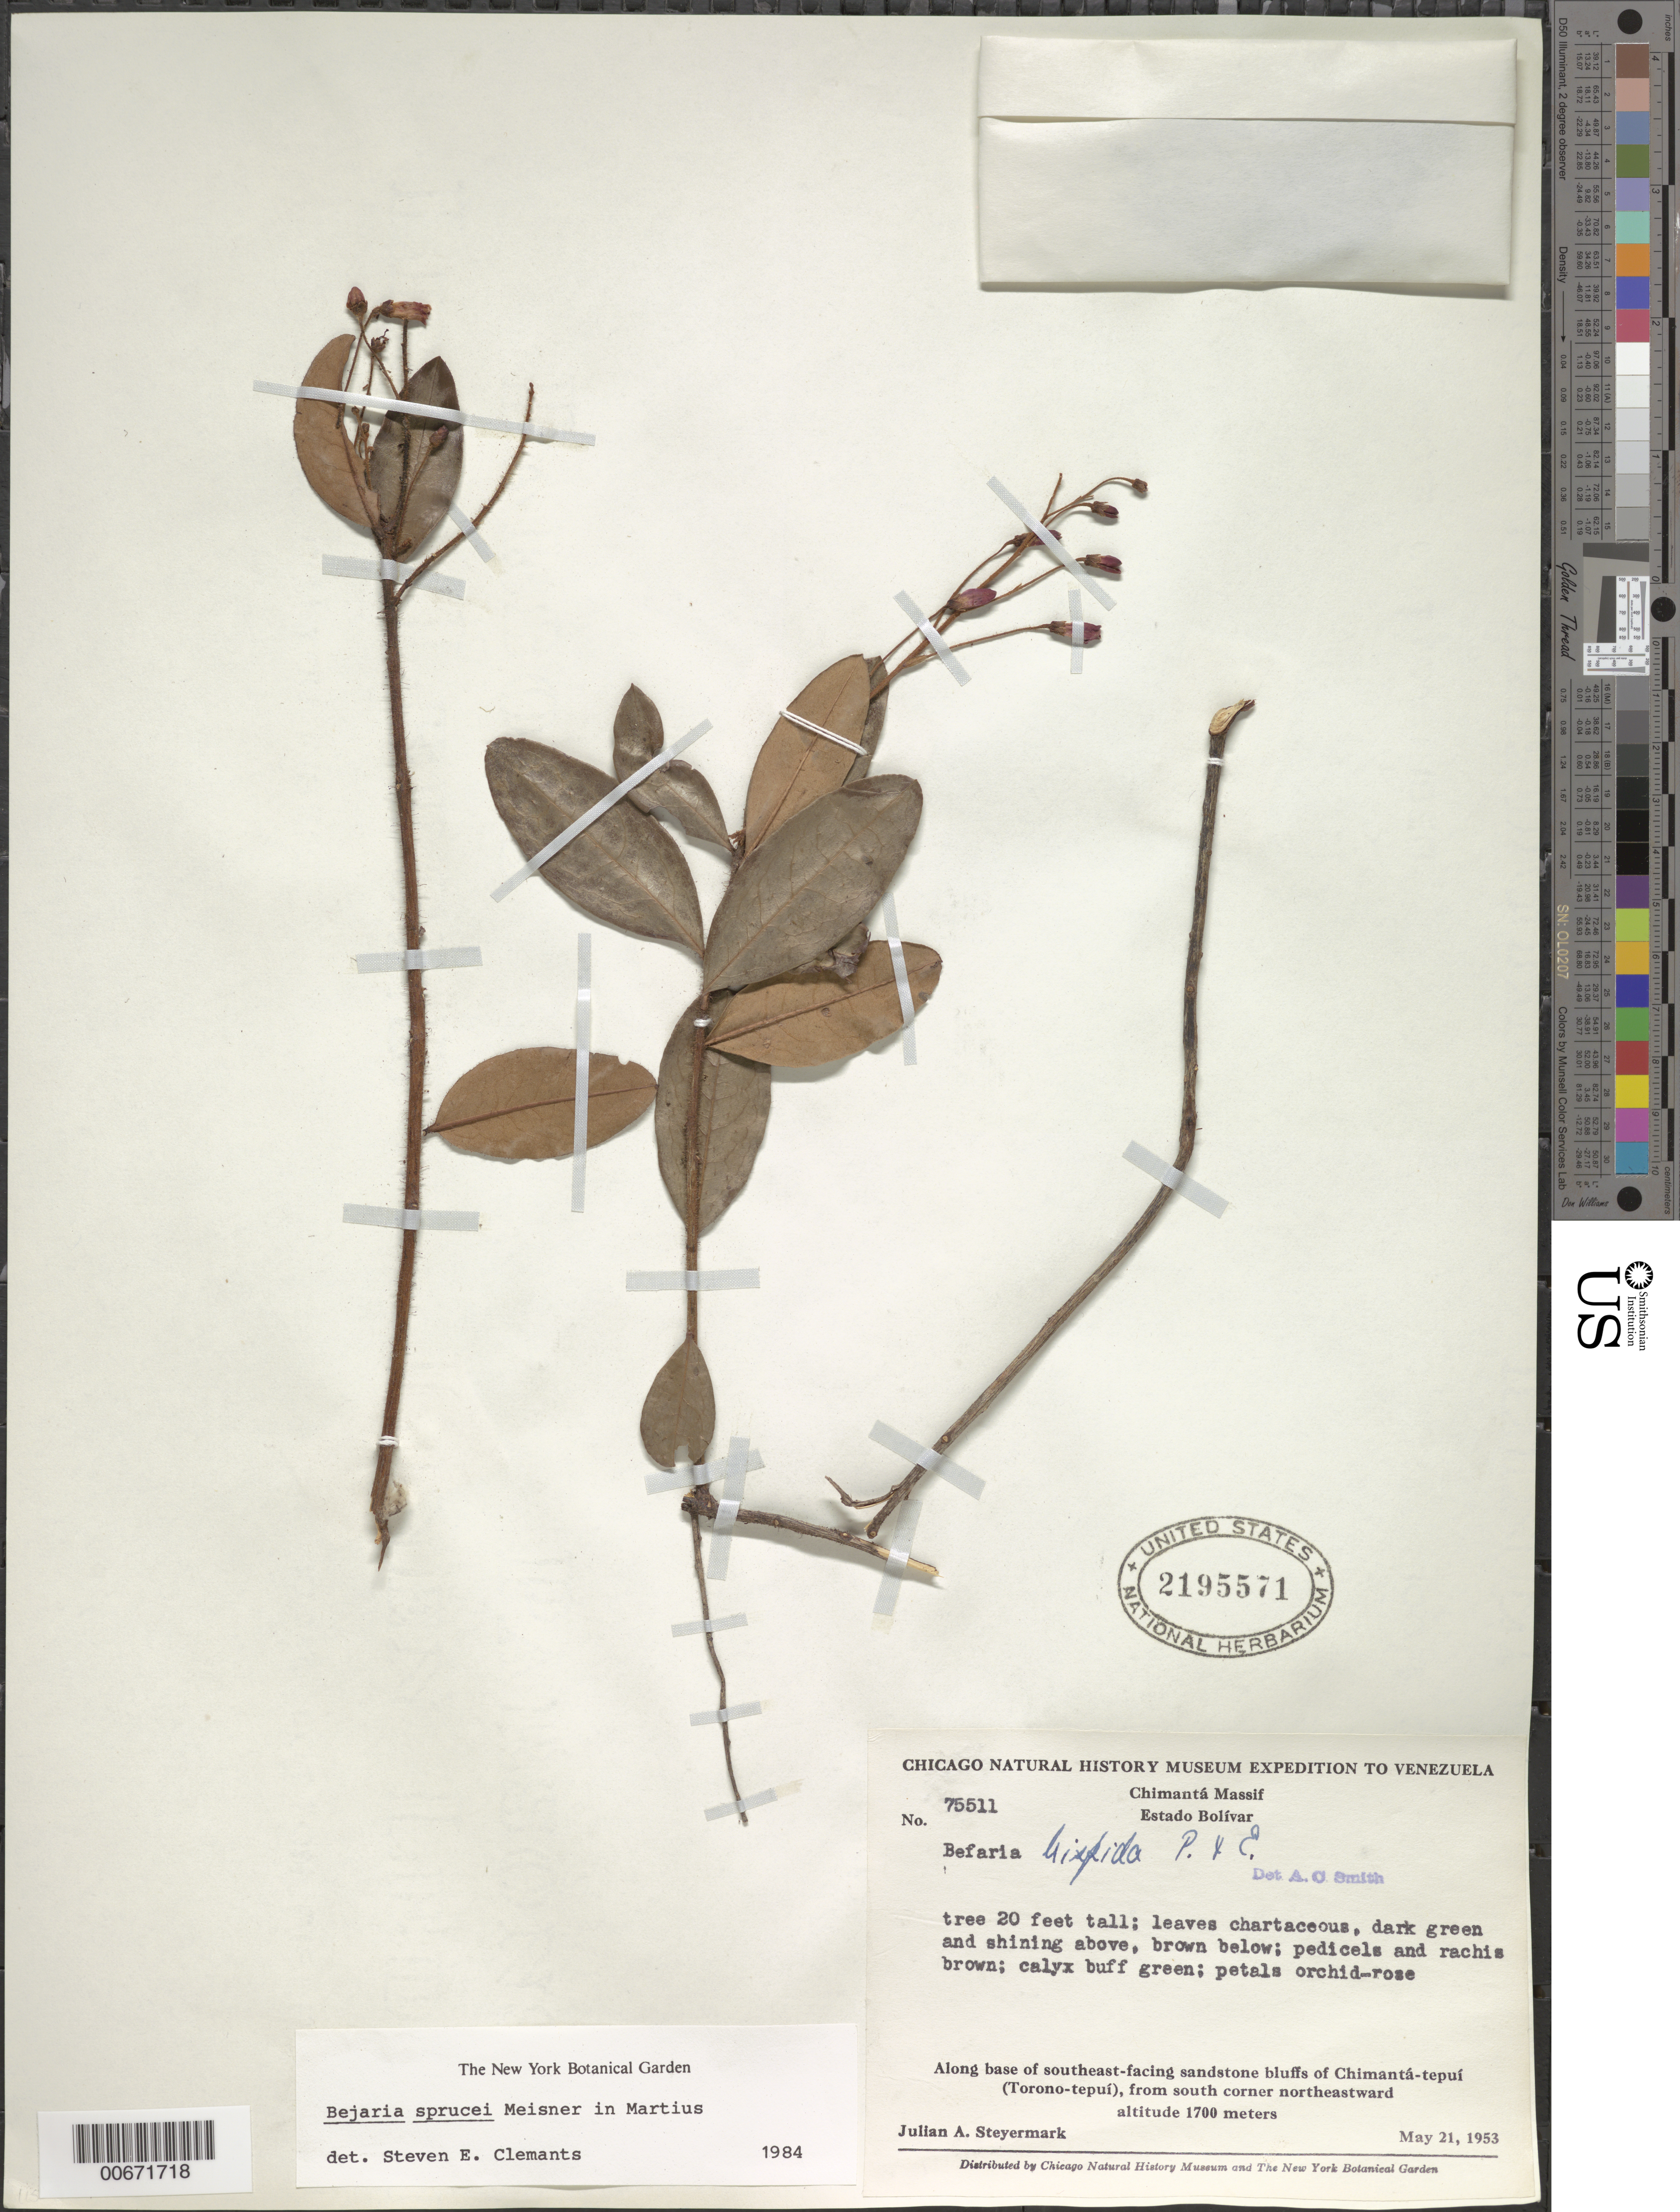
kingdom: Plantae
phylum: Tracheophyta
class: Magnoliopsida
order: Ericales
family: Ericaceae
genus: Bejaria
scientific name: Bejaria sprucei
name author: Meisn.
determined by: Clemants, S. E.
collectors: J. Steyermark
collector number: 75511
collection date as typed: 21-May-53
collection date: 1953-05-21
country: Venezuela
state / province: Bolívar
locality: Chimantá-tepuí (Torono-tepuí), Chimantá Massif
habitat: NE facing sandstone bluffs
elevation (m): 1700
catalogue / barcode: US 2195571